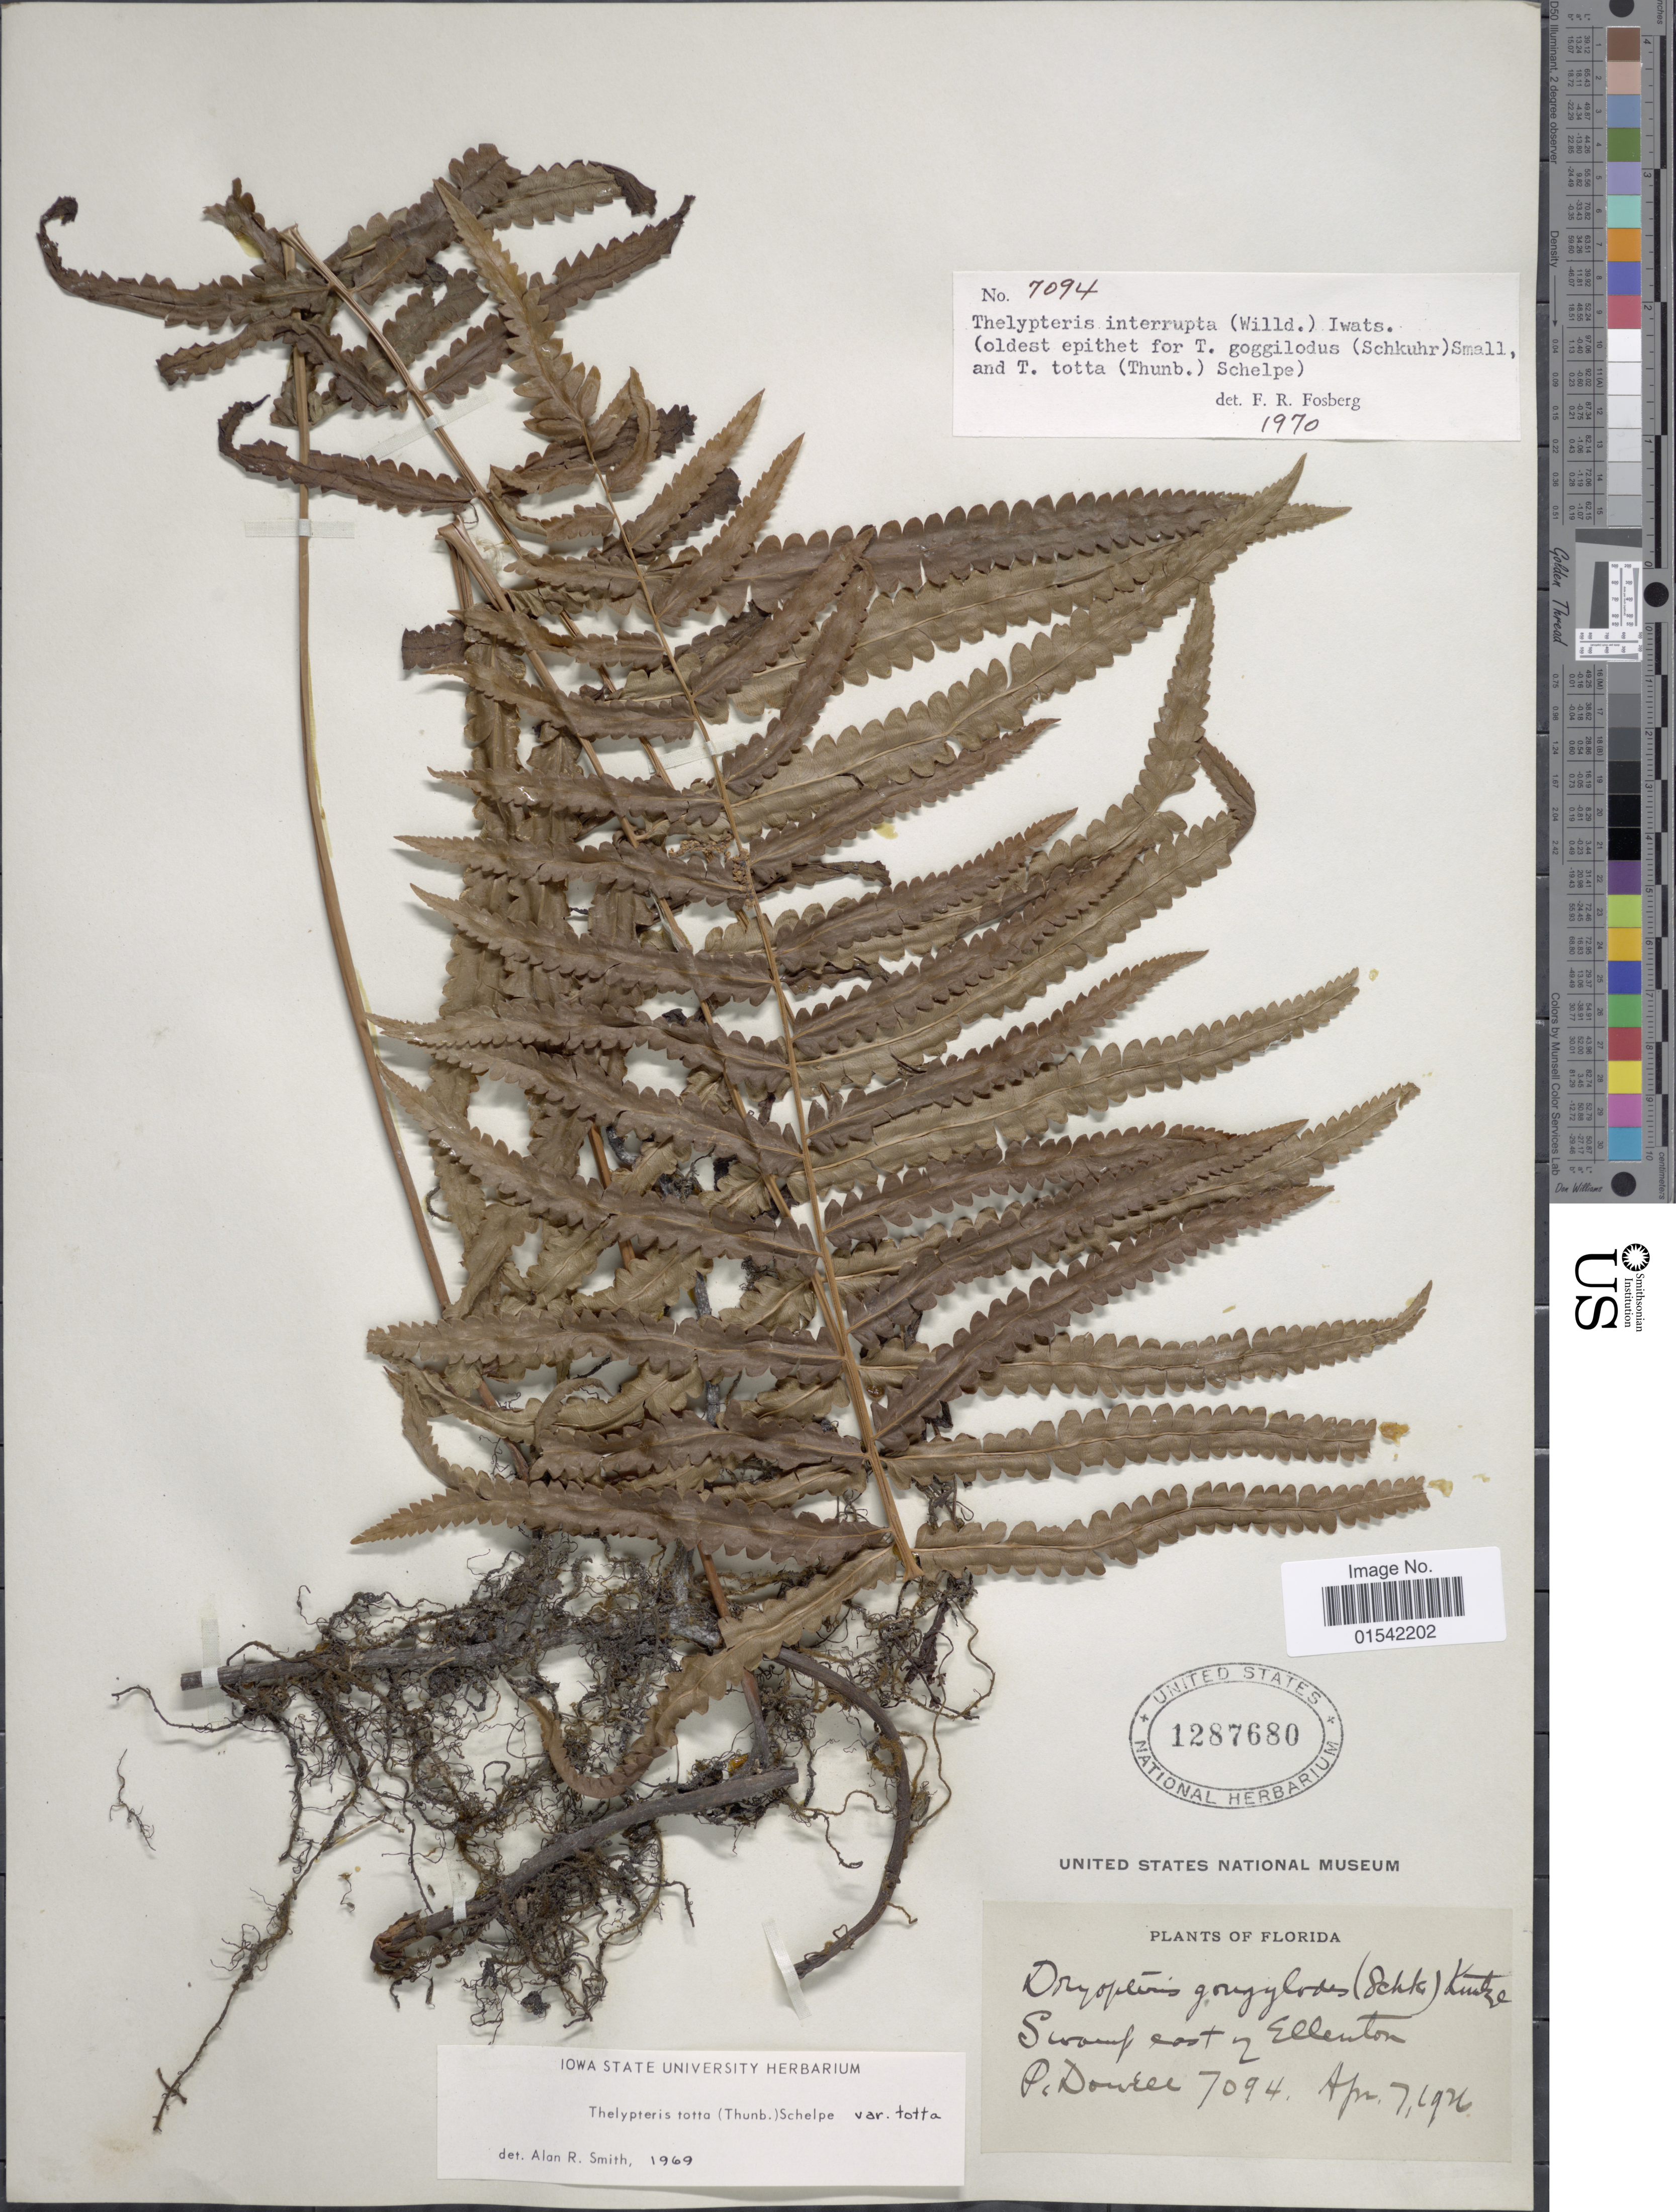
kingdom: Plantae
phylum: Tracheophyta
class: Polypodiopsida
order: Polypodiales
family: Thelypteridaceae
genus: Cyclosorus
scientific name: Cyclosorus interruptus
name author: (Willd.) H. Itô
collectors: P. Dowell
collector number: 7094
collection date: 1926-04-07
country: United States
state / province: Florida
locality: Swamp east of Ellenton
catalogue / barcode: US 1287680